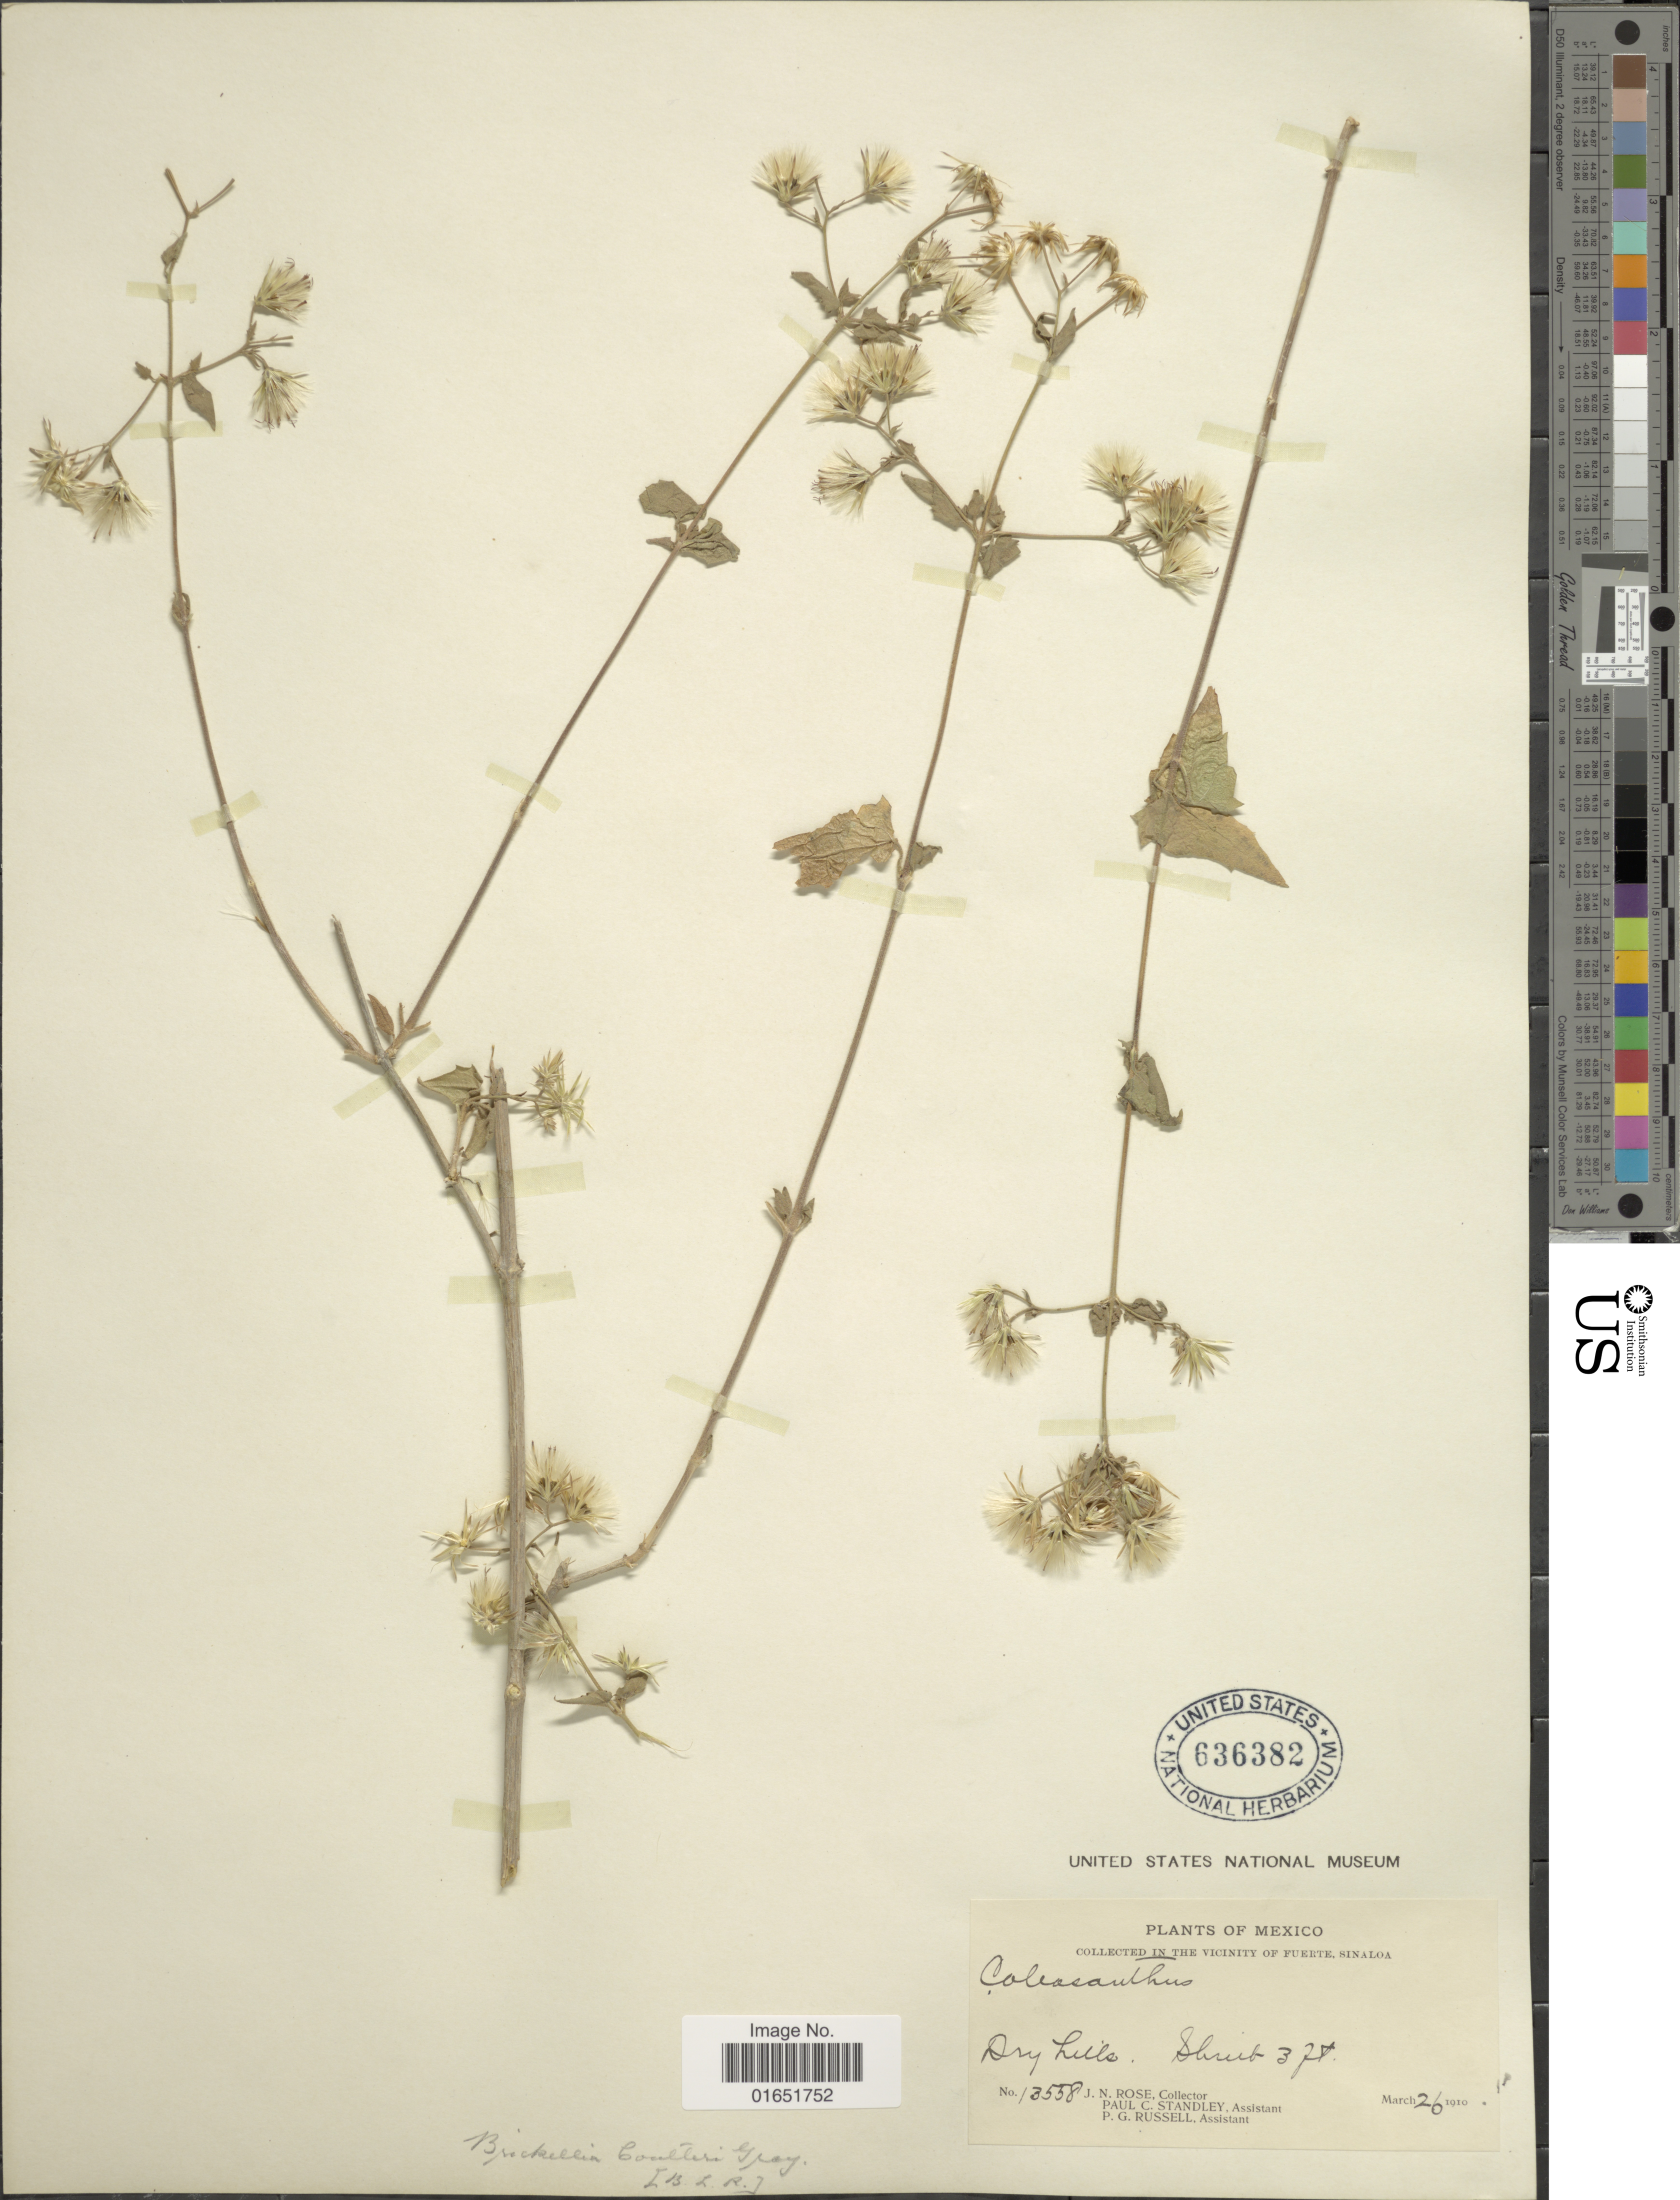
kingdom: Plantae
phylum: Tracheophyta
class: Magnoliopsida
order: Asterales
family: Asteraceae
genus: Brickellia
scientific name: Brickellia coulteri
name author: A. Gray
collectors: J. N. Rose, P. C. Standley & P. G. Russell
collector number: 13558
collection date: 1910-03-26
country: Mexico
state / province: Sinaloa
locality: In the Vicinity of Fuerte, Dry hills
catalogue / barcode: US 636382